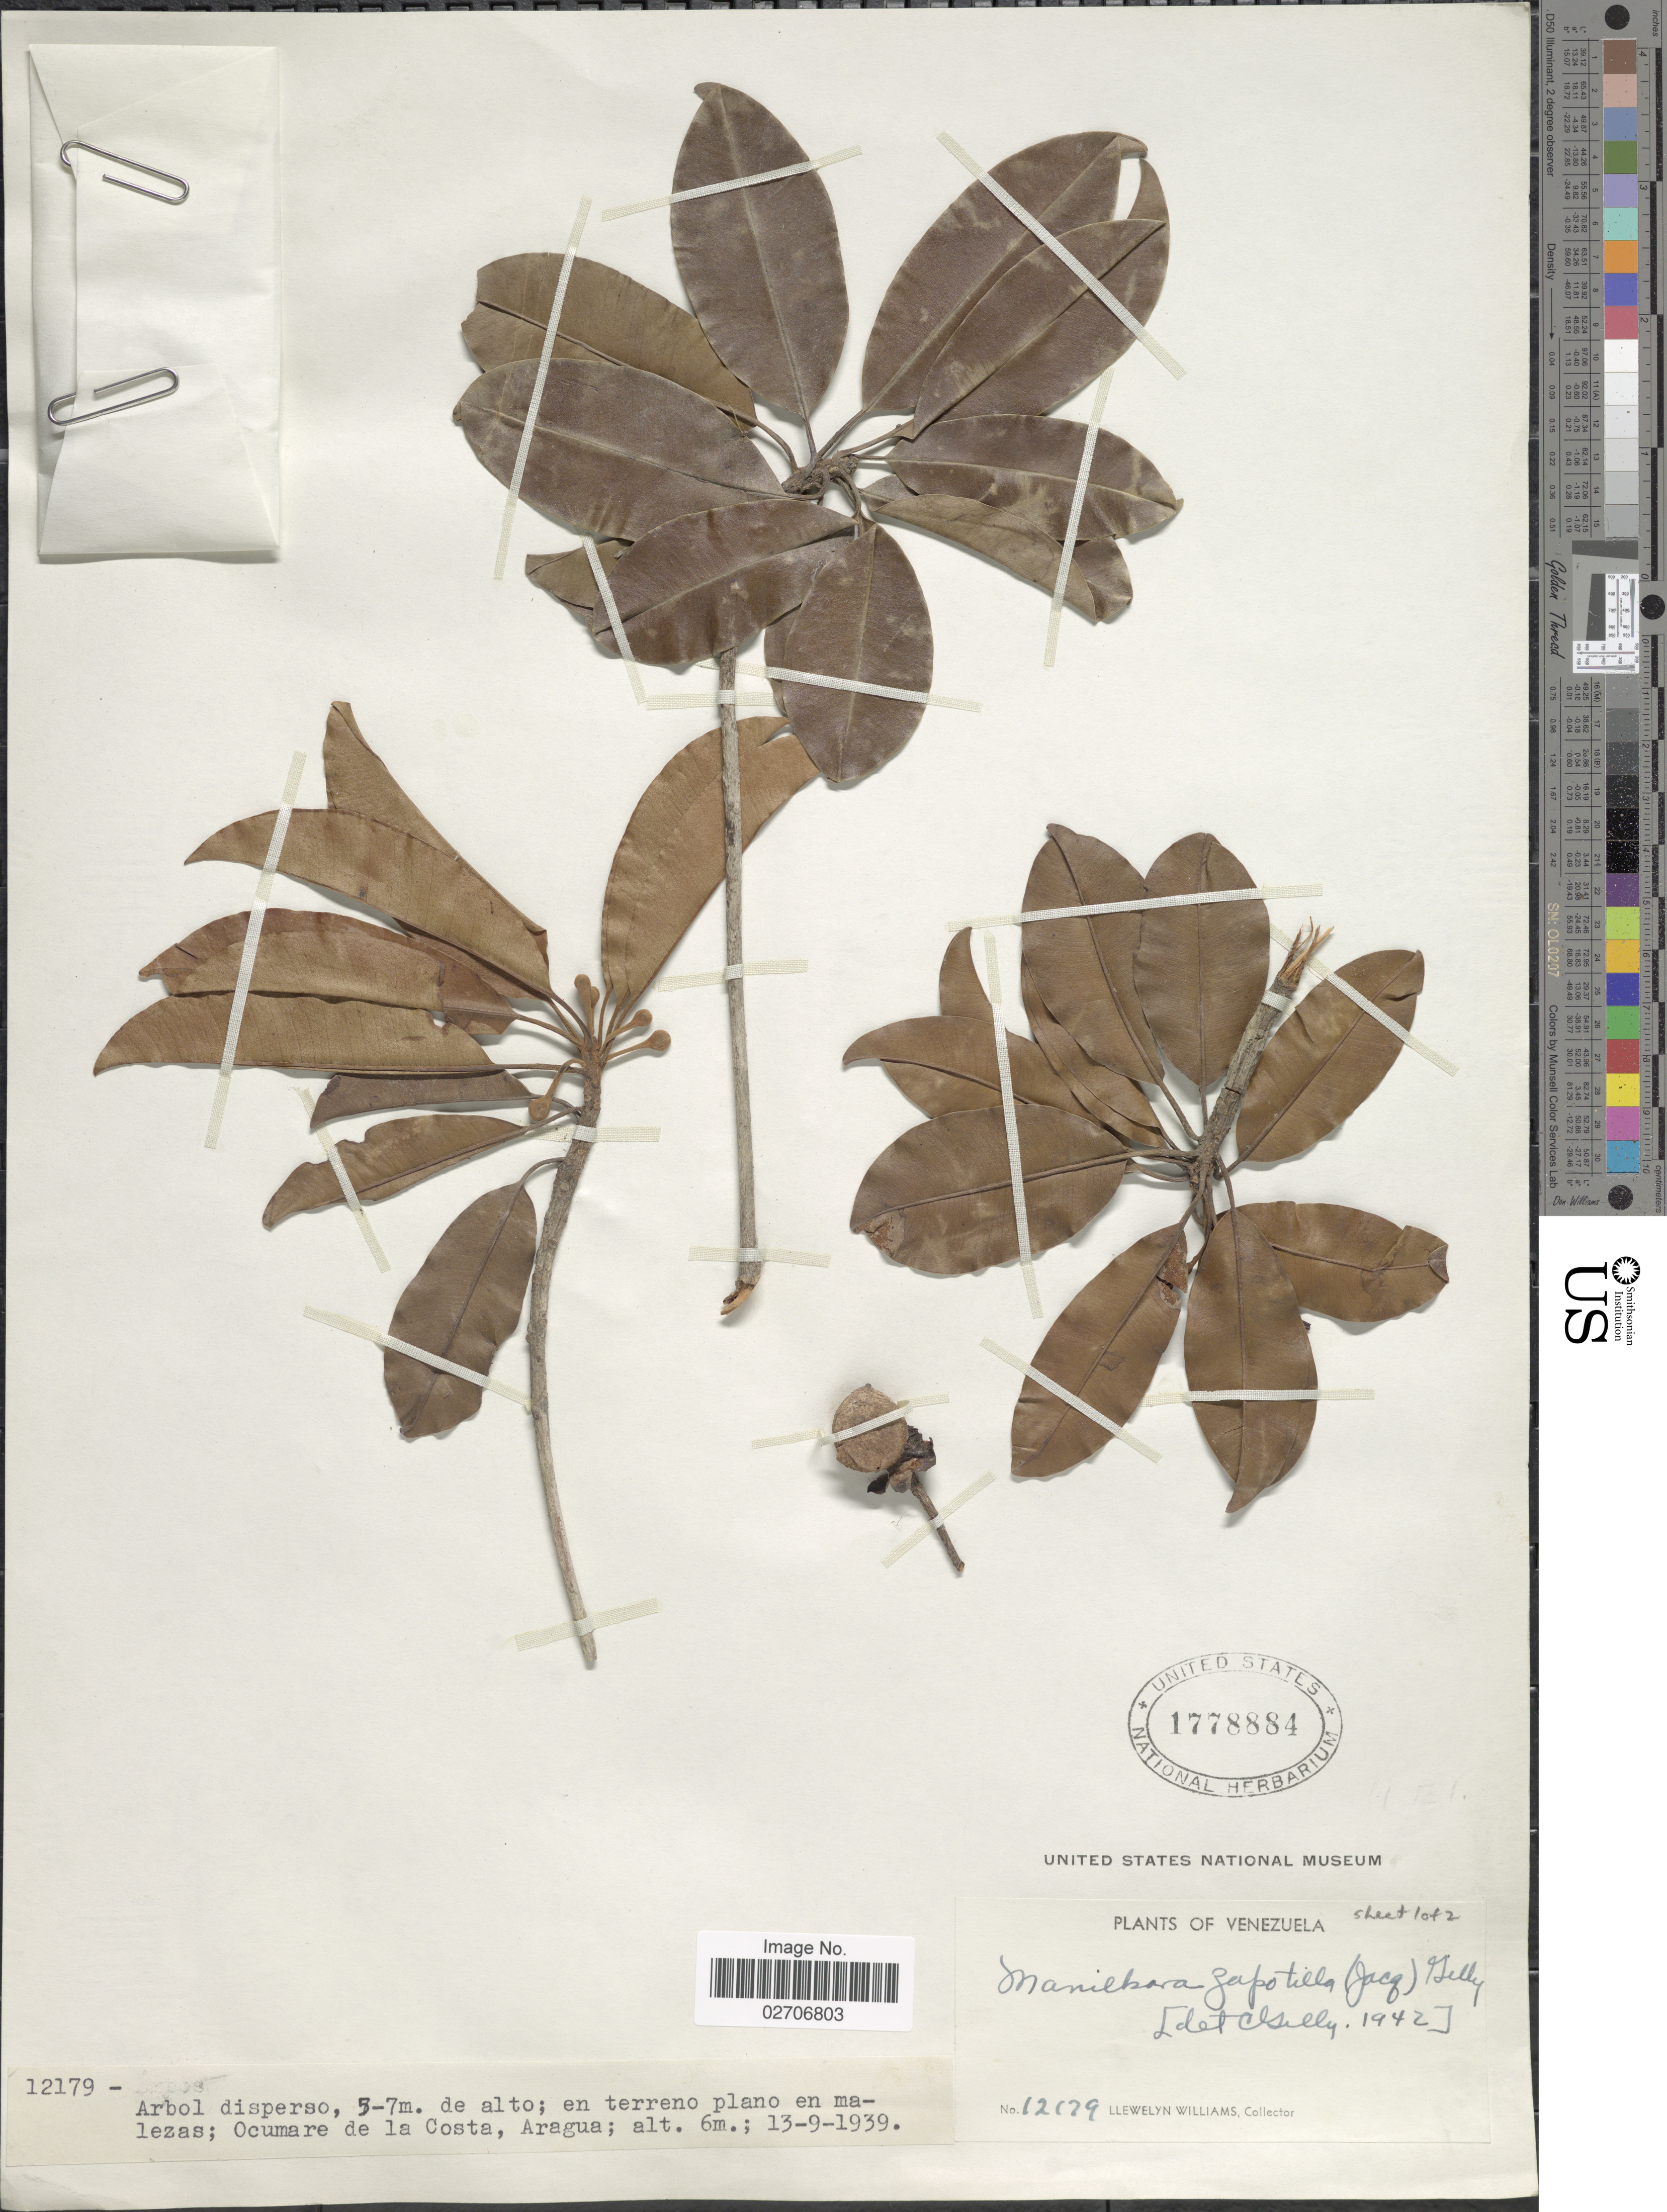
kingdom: Plantae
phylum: Tracheophyta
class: Magnoliopsida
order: Ericales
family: Sapotaceae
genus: Manilkara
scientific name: Manilkara zapota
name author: (L.) P. Royen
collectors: Ll. Williams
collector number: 12179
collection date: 1939-09-13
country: Venezuela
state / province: Aragua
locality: En terreno plano en malezas; Ocumare de la Costa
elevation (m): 6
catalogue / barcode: US 1778884